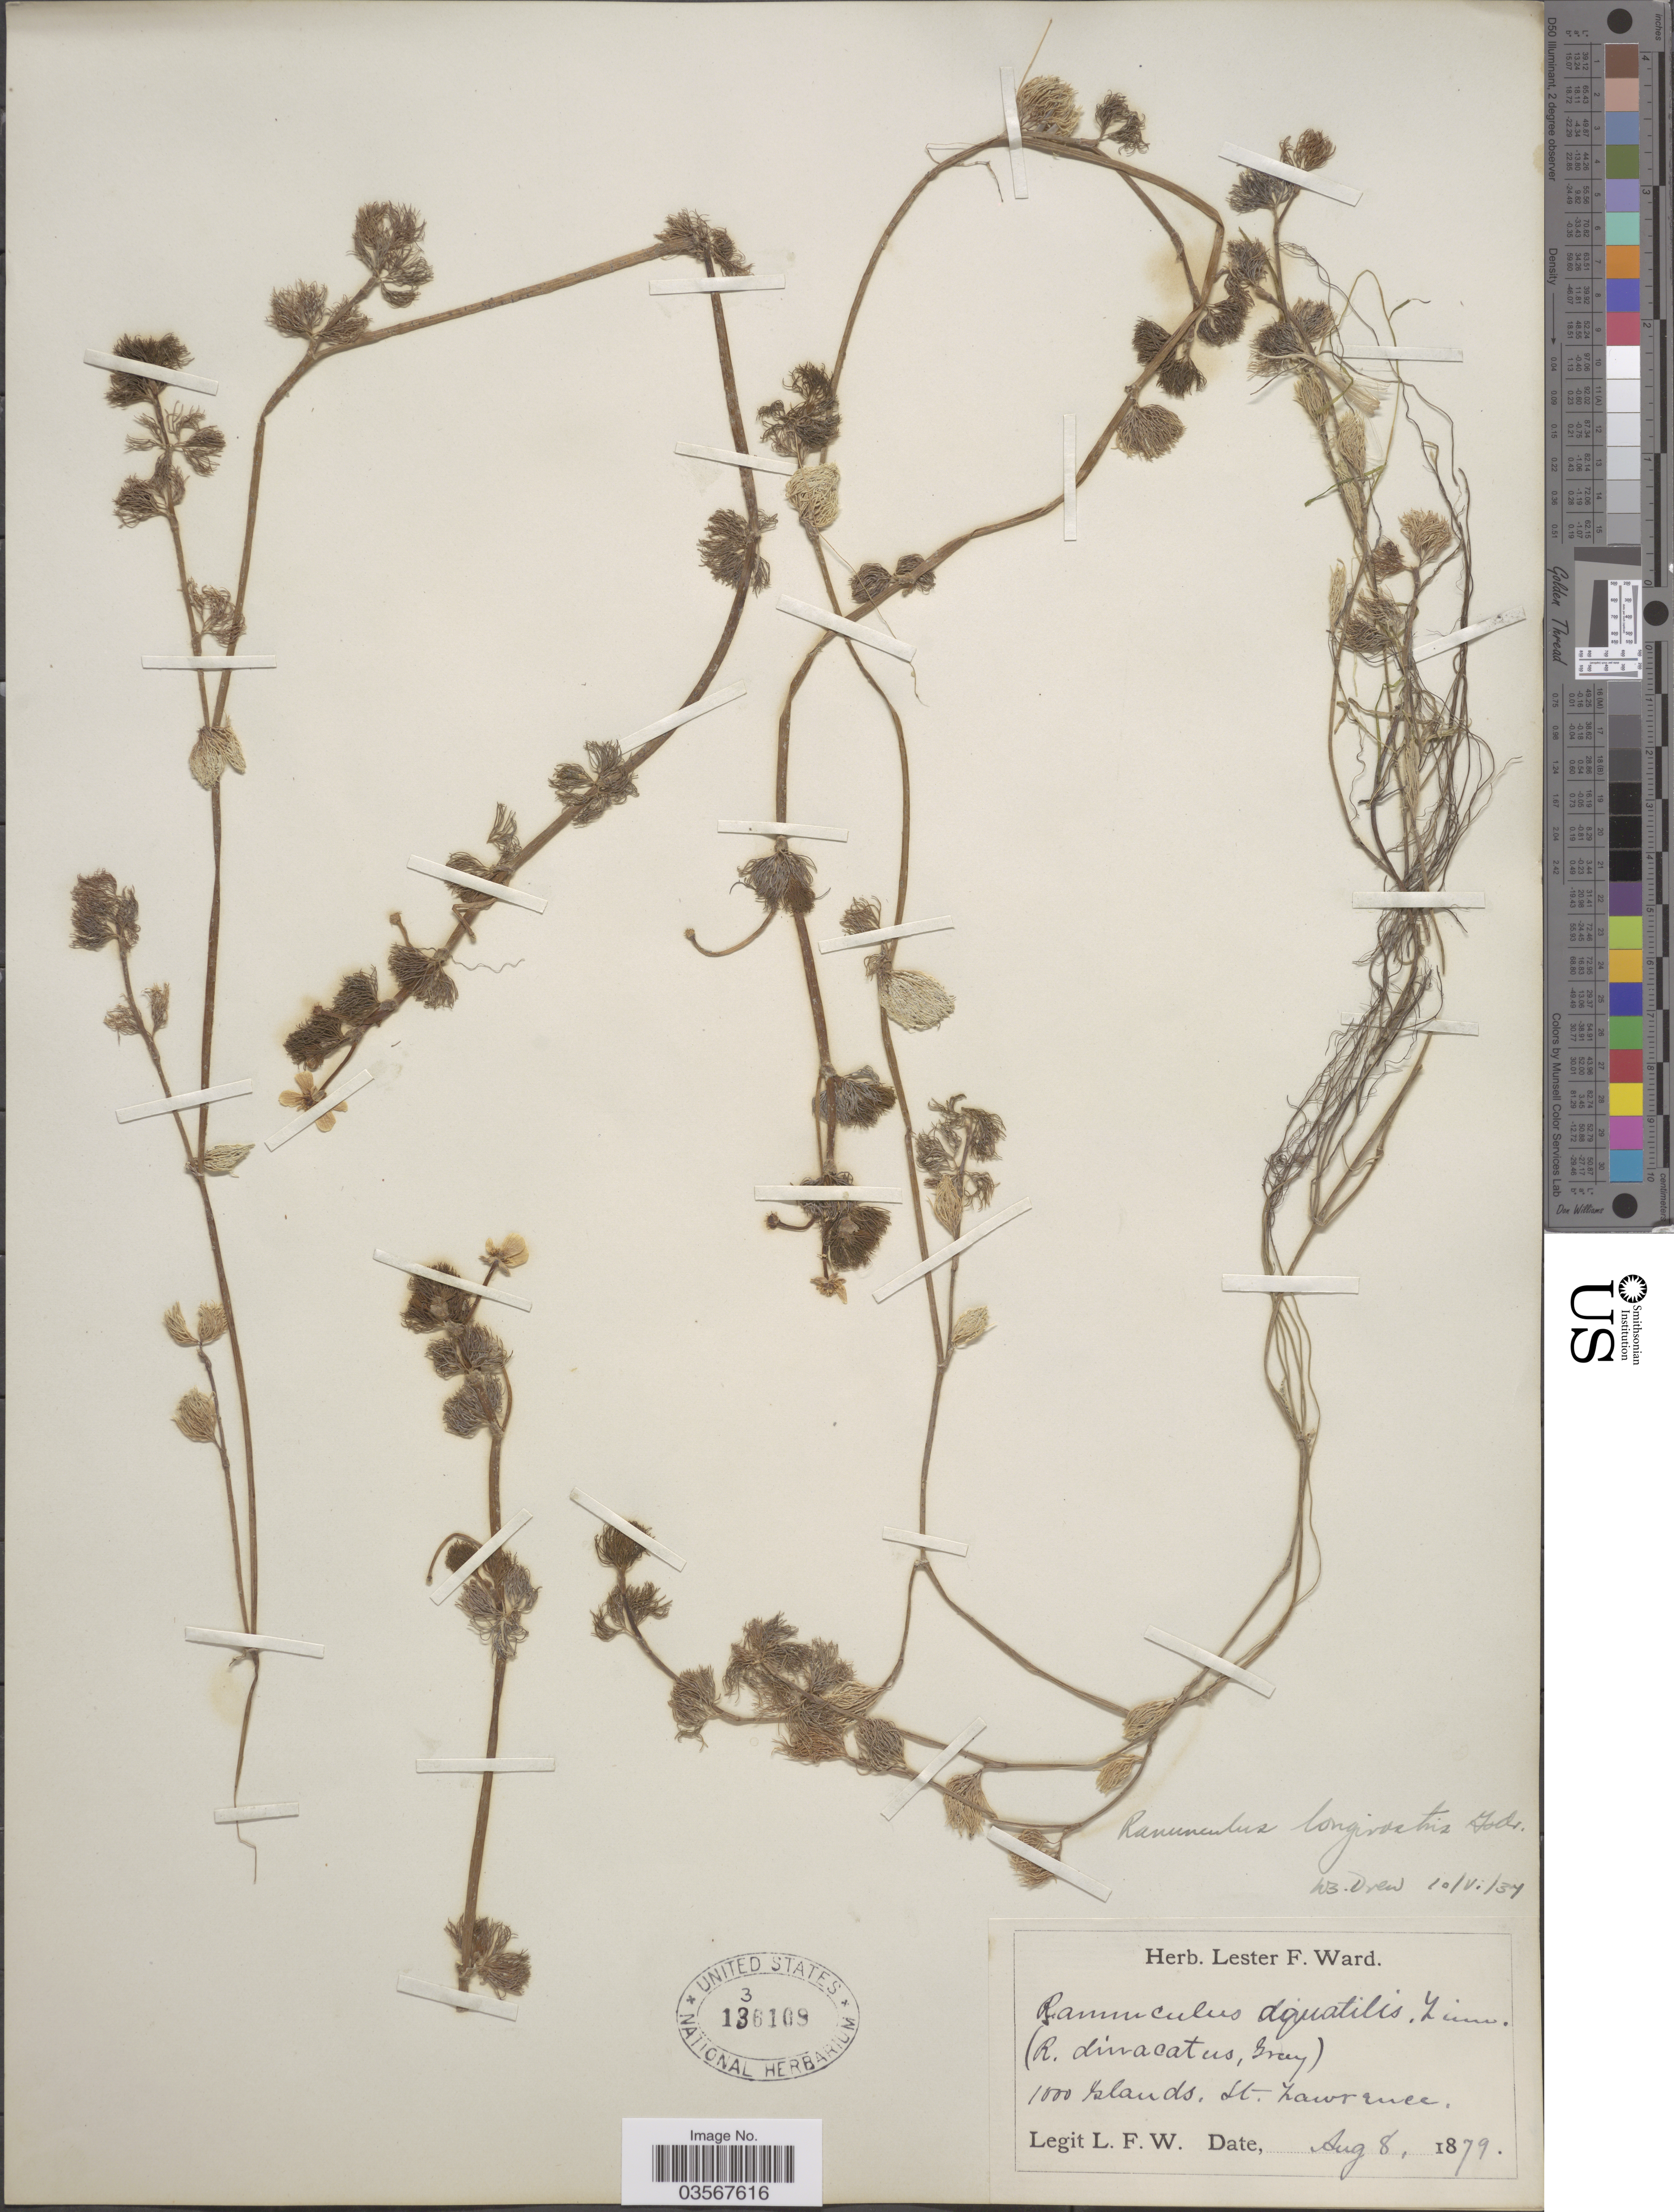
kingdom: Plantae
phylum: Tracheophyta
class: Magnoliopsida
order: Ranunculales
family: Ranunculaceae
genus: Ranunculus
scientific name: Ranunculus longirostris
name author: Godr.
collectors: L. F. Ward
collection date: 1879-08-08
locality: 1000 Islands, St. Lawrence.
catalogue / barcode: US 136108